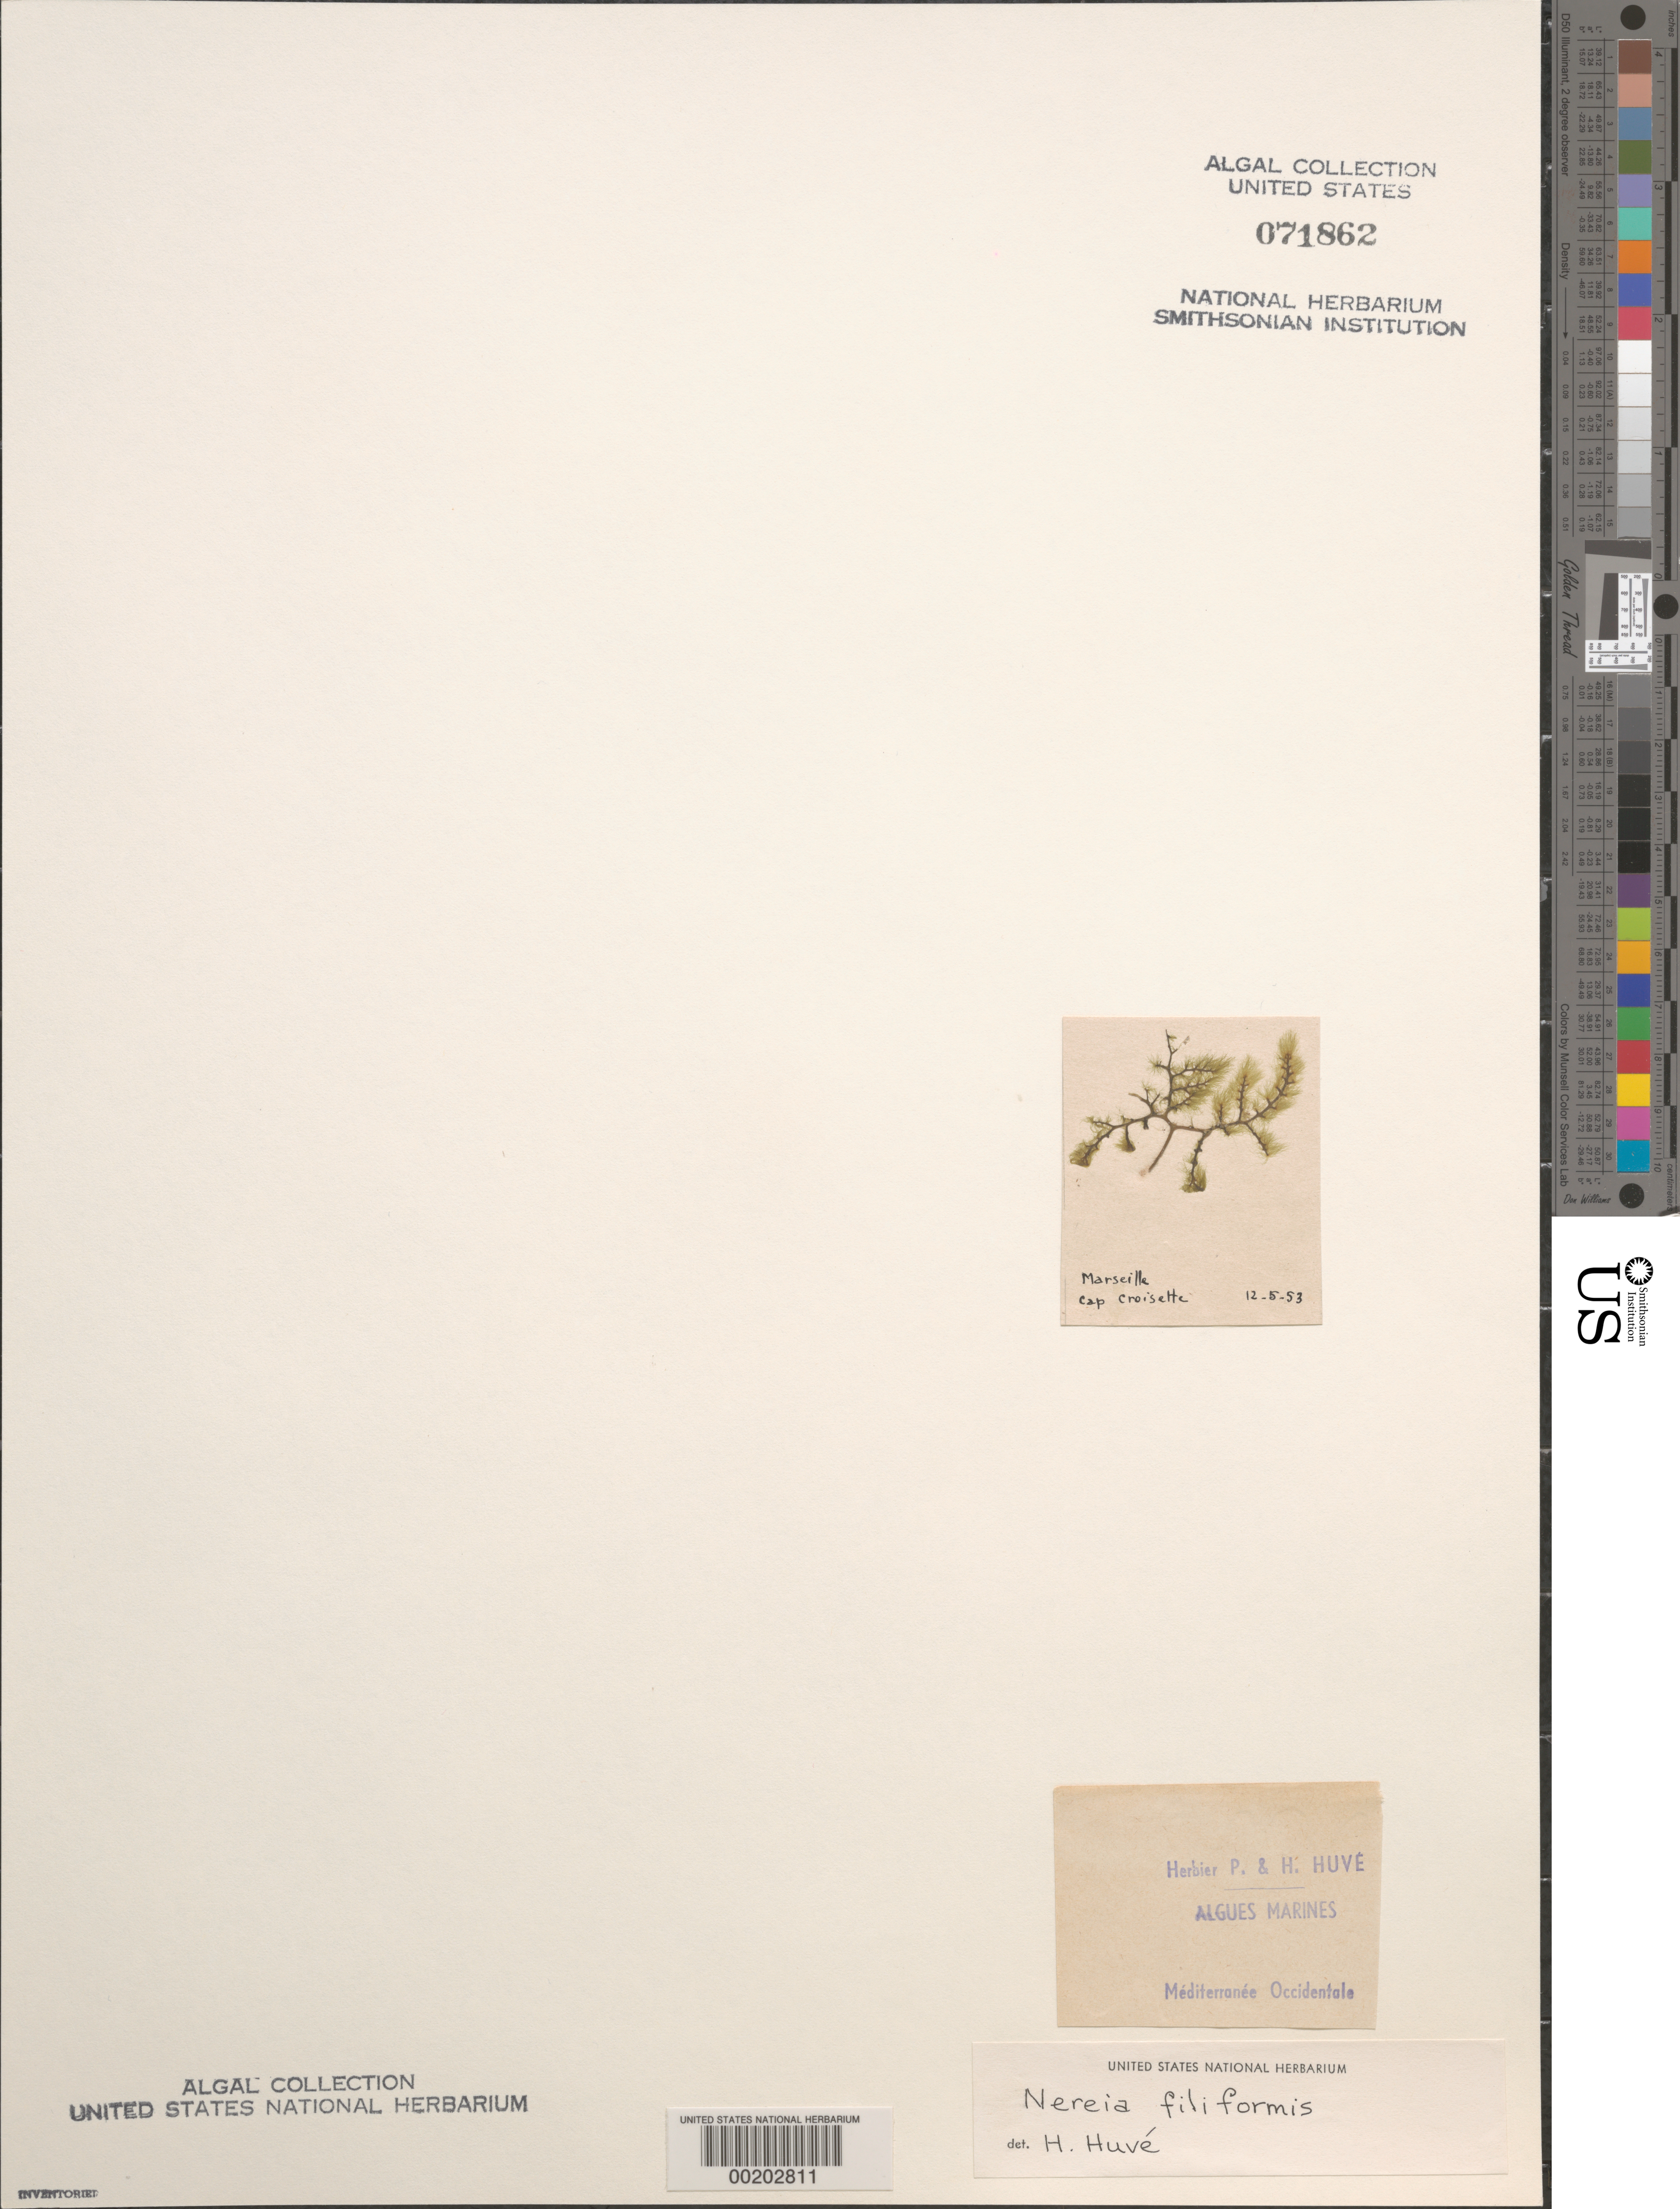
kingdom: Chromista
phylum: Ochrophyta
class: Phaeophyceae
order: Sporochnales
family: Sporochnaceae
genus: Nereia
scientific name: Nereia filiformis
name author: (J. Agardh) Zanardini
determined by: Huvé, H.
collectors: P. Huve & H. Huve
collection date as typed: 12 May 1953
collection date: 1953-05-12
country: France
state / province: Provence-Alpes-Côte d'Azur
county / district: Bouches-Du-Rhône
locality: Marseille, Cap Croisette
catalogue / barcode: US 71862